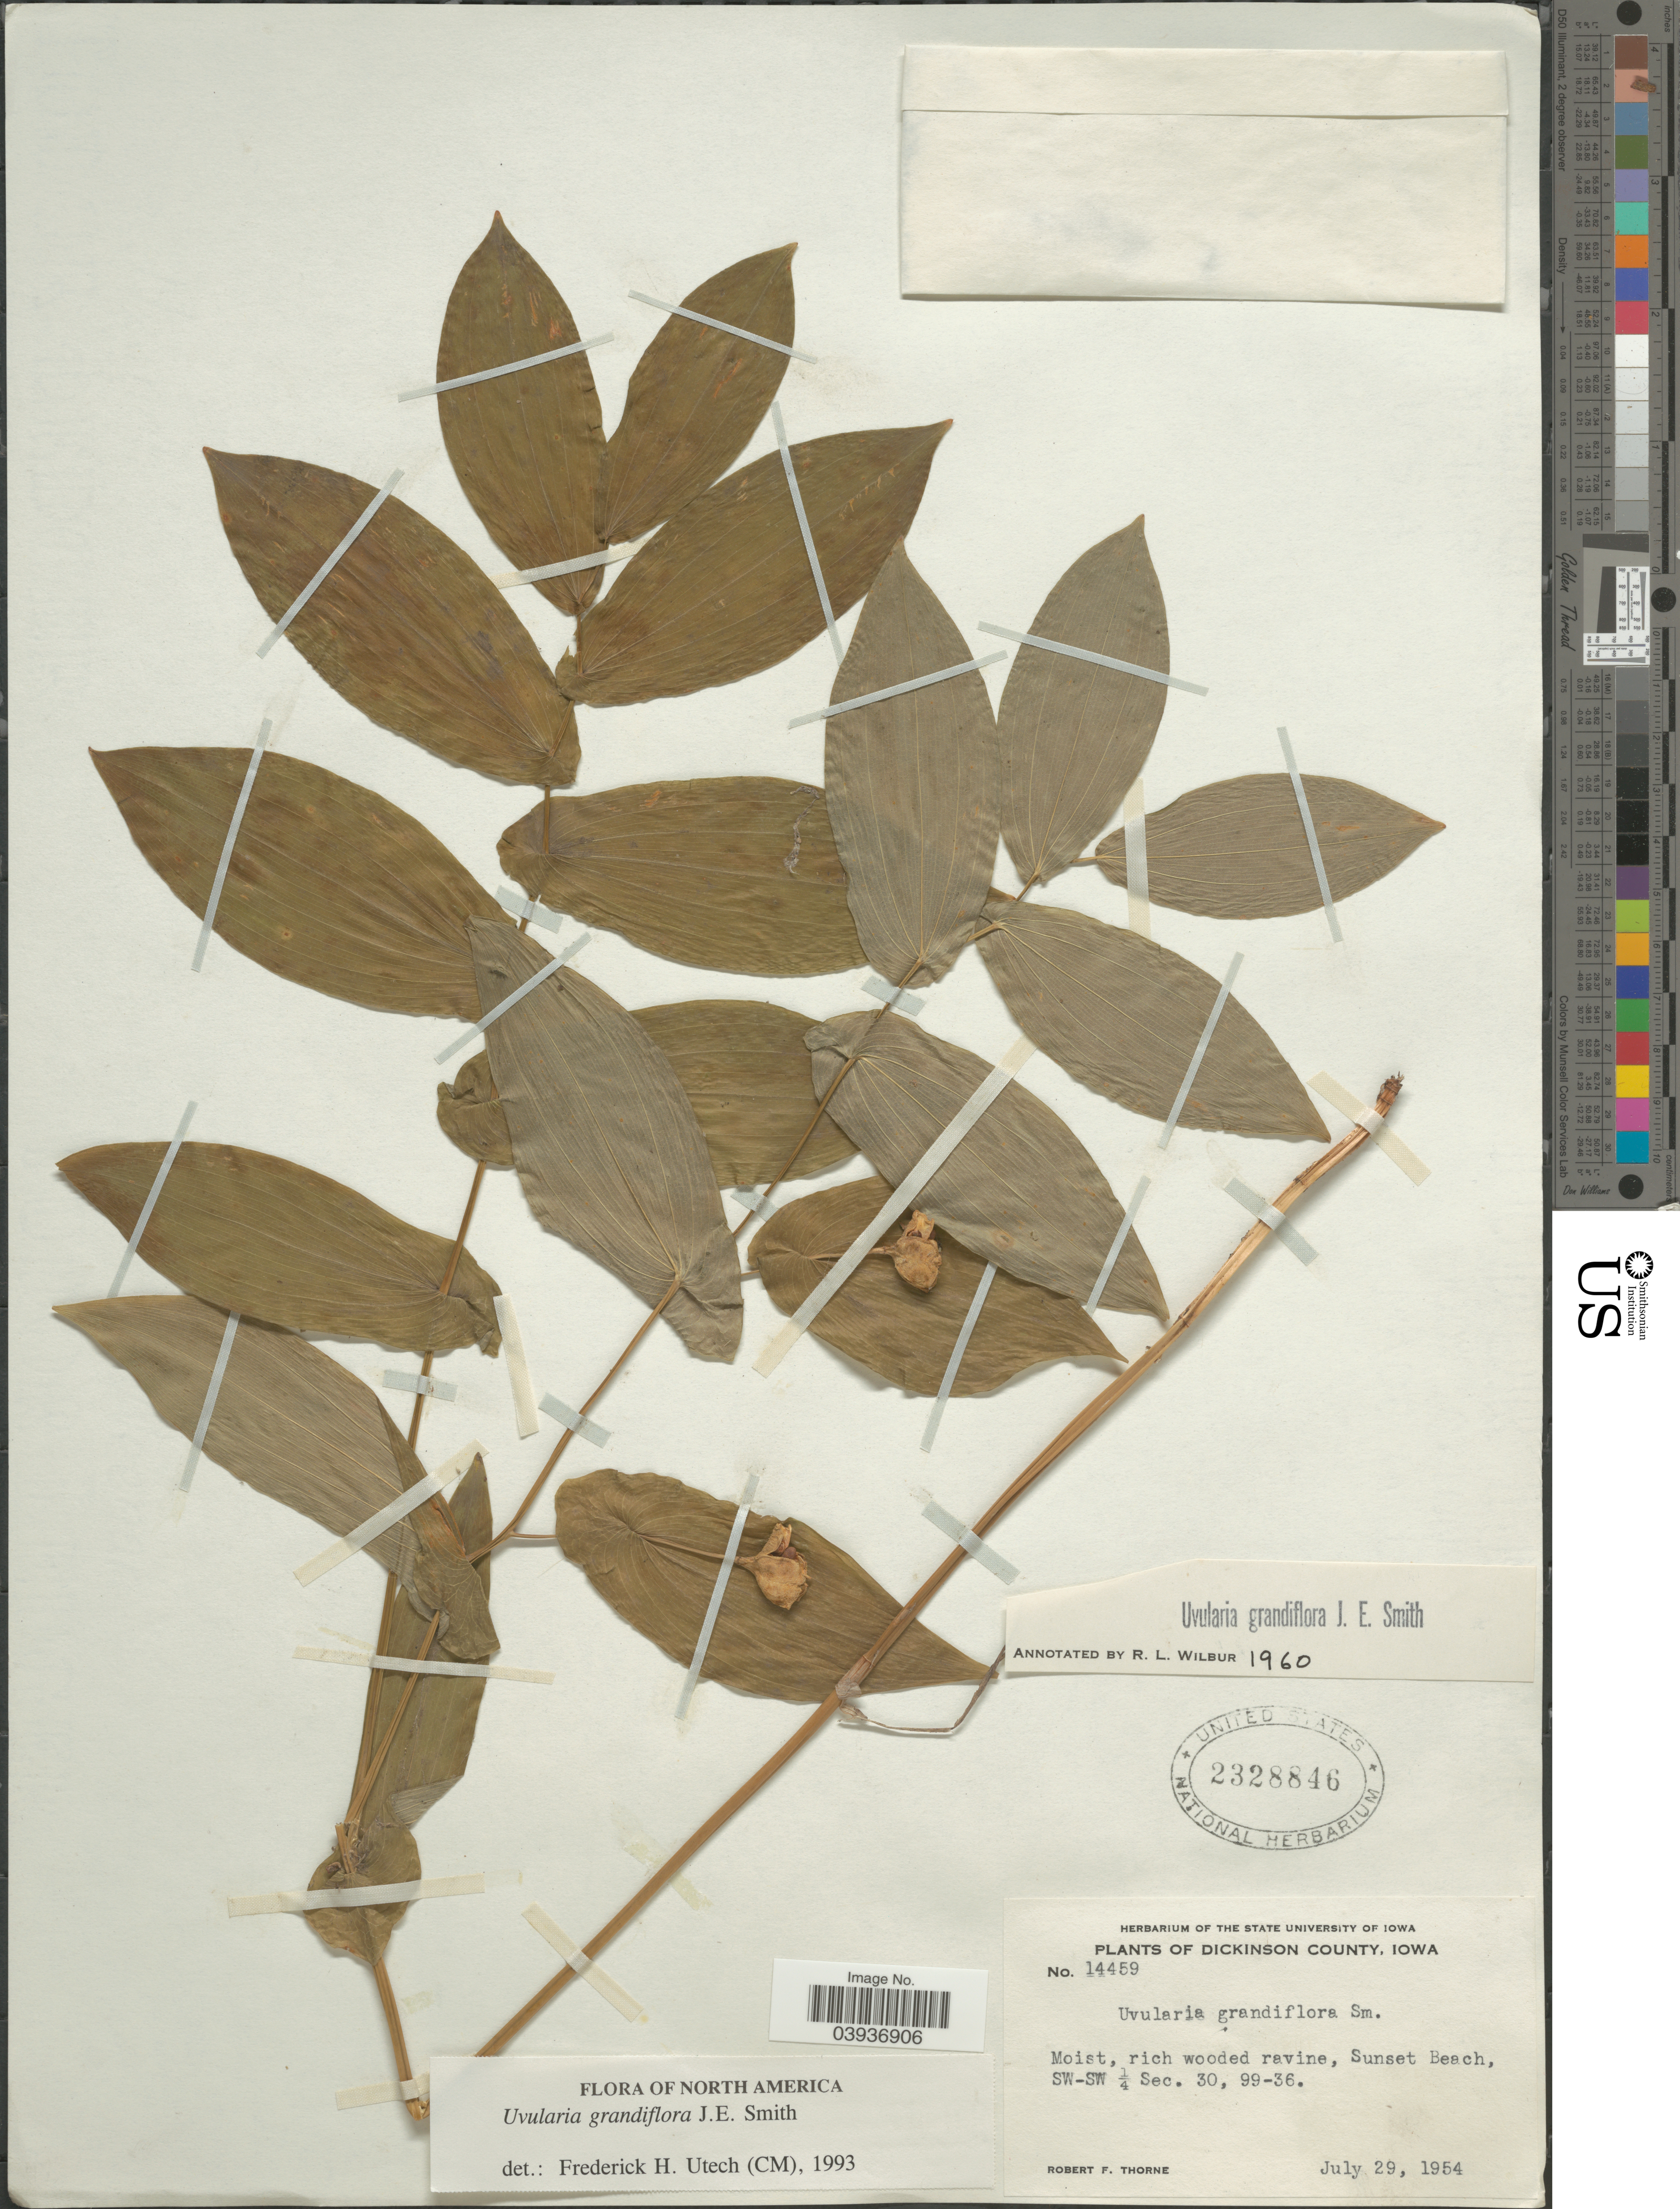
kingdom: Plantae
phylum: Tracheophyta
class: Liliopsida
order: Liliales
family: Colchicaceae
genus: Uvularia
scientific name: Uvularia grandiflora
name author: Sm.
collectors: R. F. Thorne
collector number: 14459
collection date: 1954-07-29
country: United States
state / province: Iowa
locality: Dickinson County. Sunset Beach, SW-SW ¼ Sec. 30, 99-36.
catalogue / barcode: US 2328846